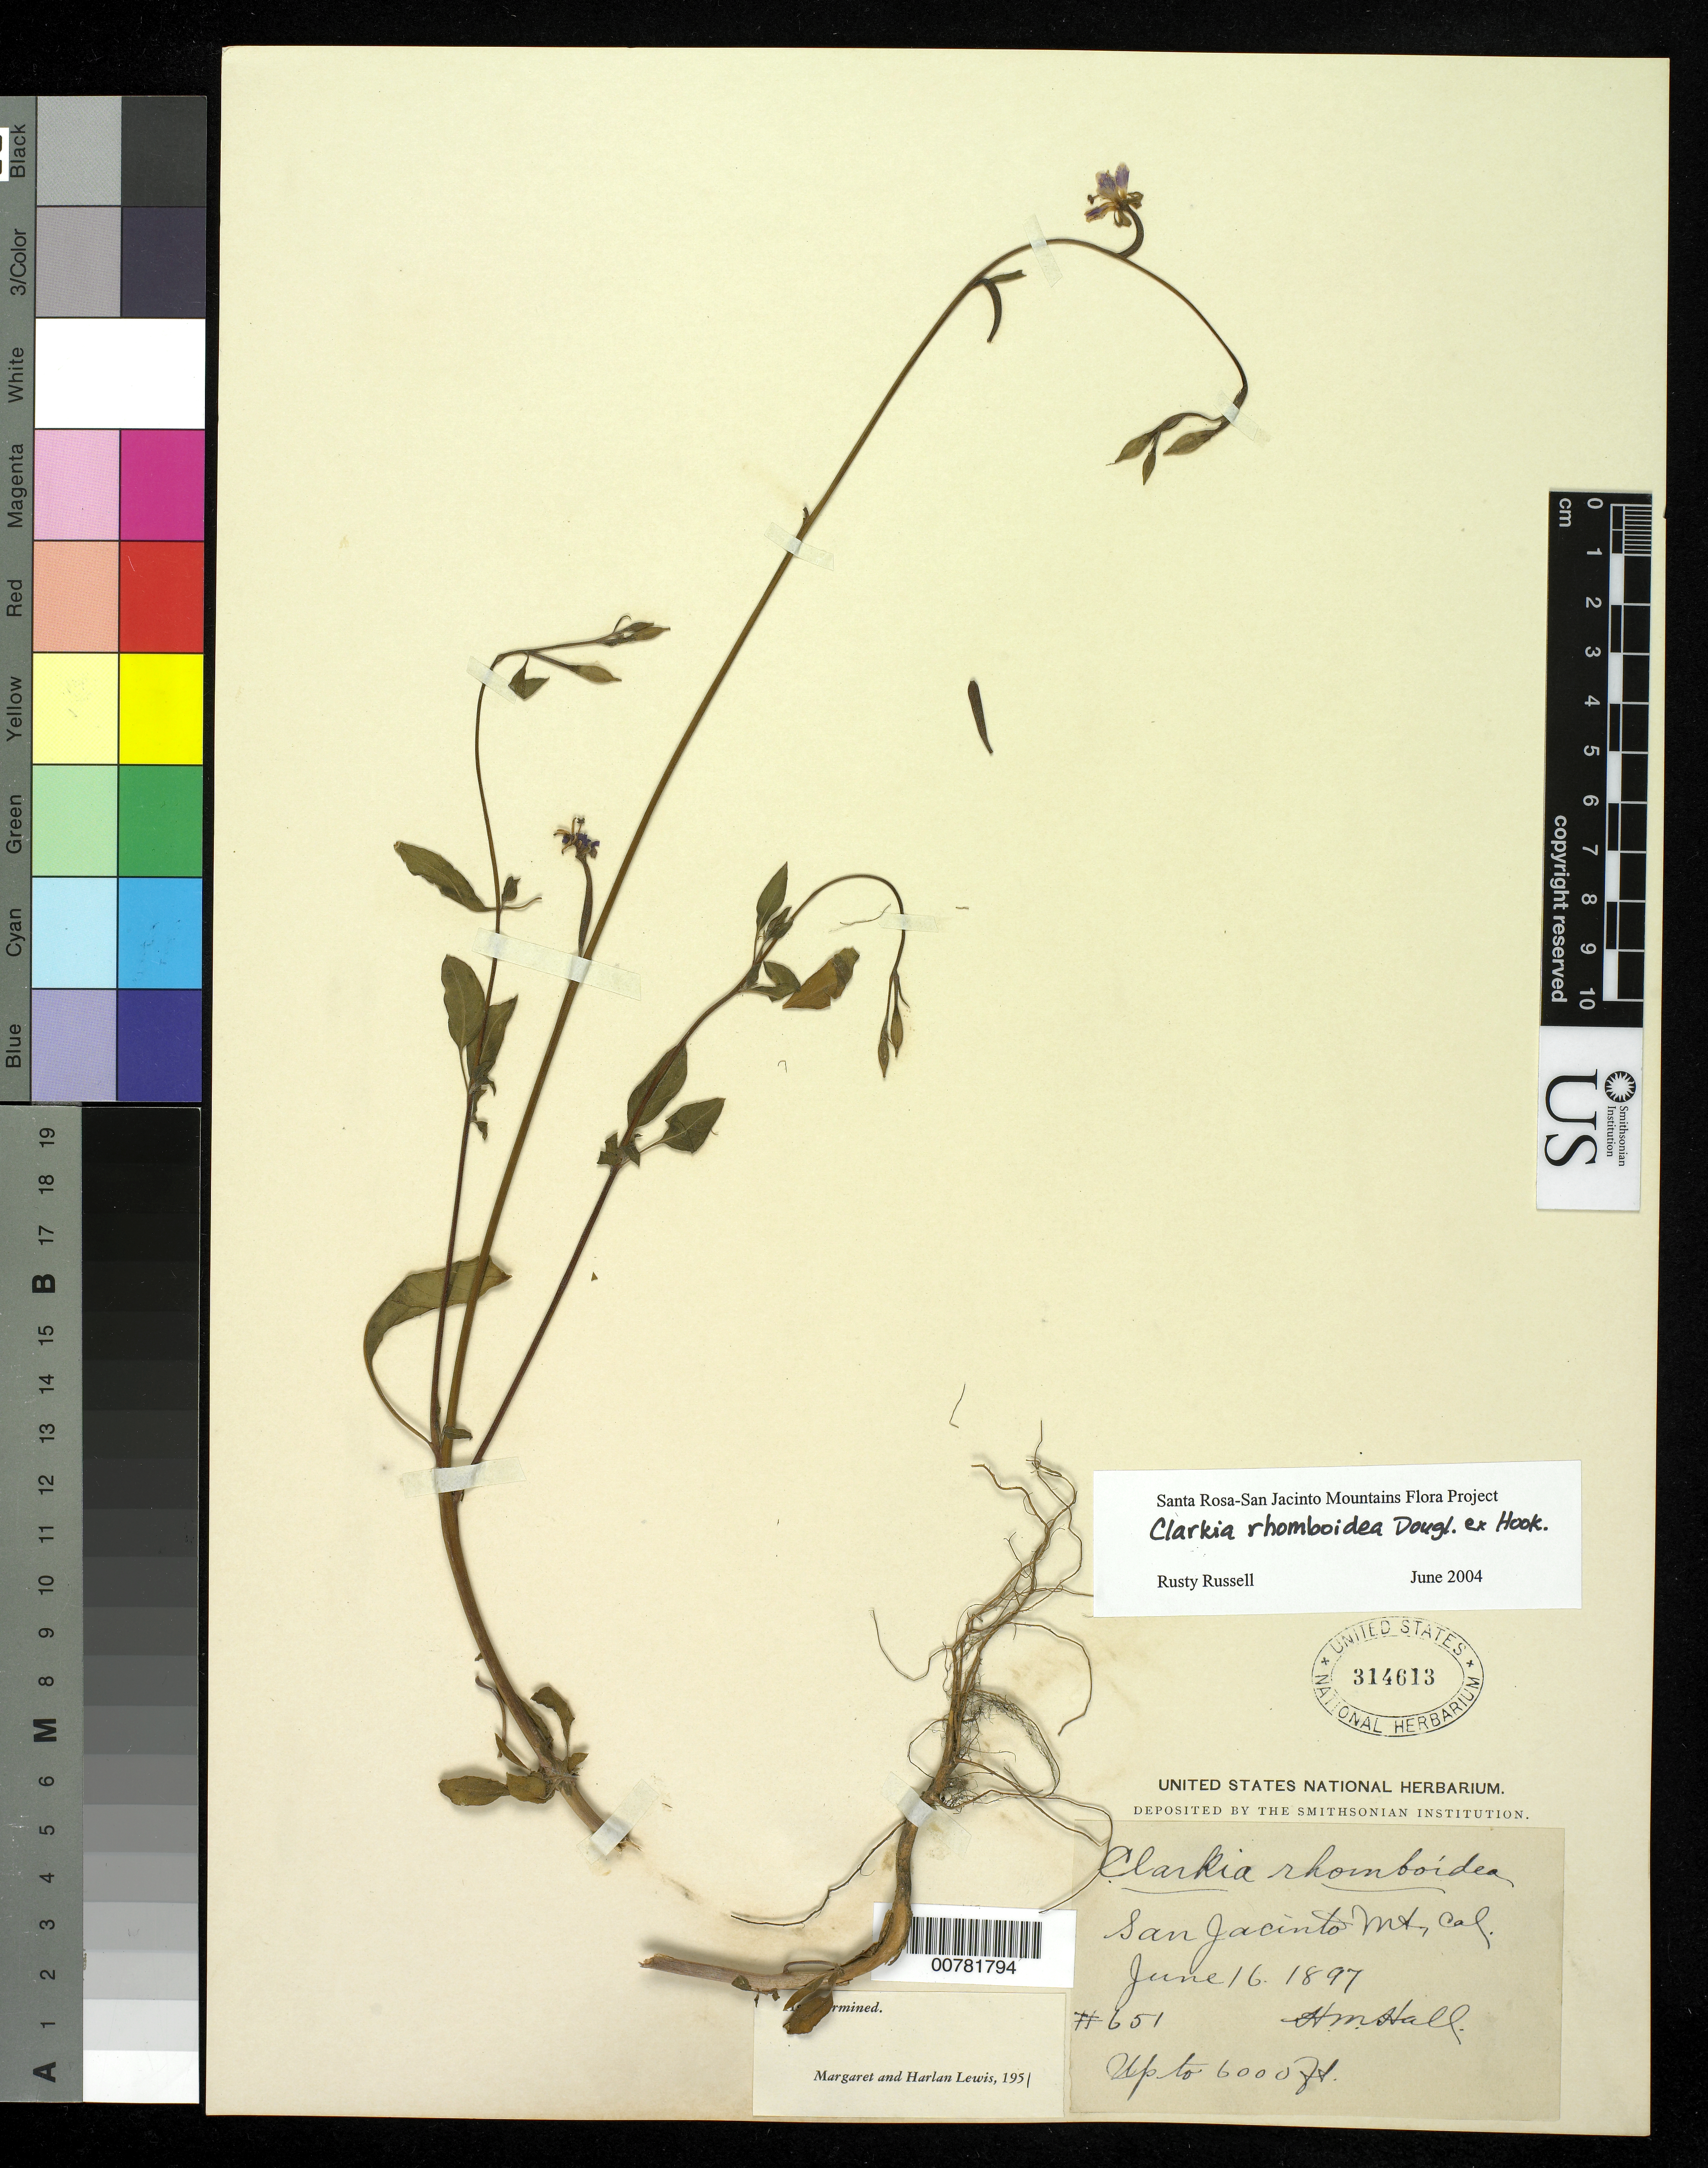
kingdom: Plantae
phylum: Tracheophyta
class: Magnoliopsida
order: Myrtales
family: Onagraceae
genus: Clarkia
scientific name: Clarkia rhomboidea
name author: Douglas ex Hook.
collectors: H. M. Hall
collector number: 651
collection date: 1897-06-16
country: United States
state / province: California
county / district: Riverside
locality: San Jacinto Mts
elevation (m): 1829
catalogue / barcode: US 314613